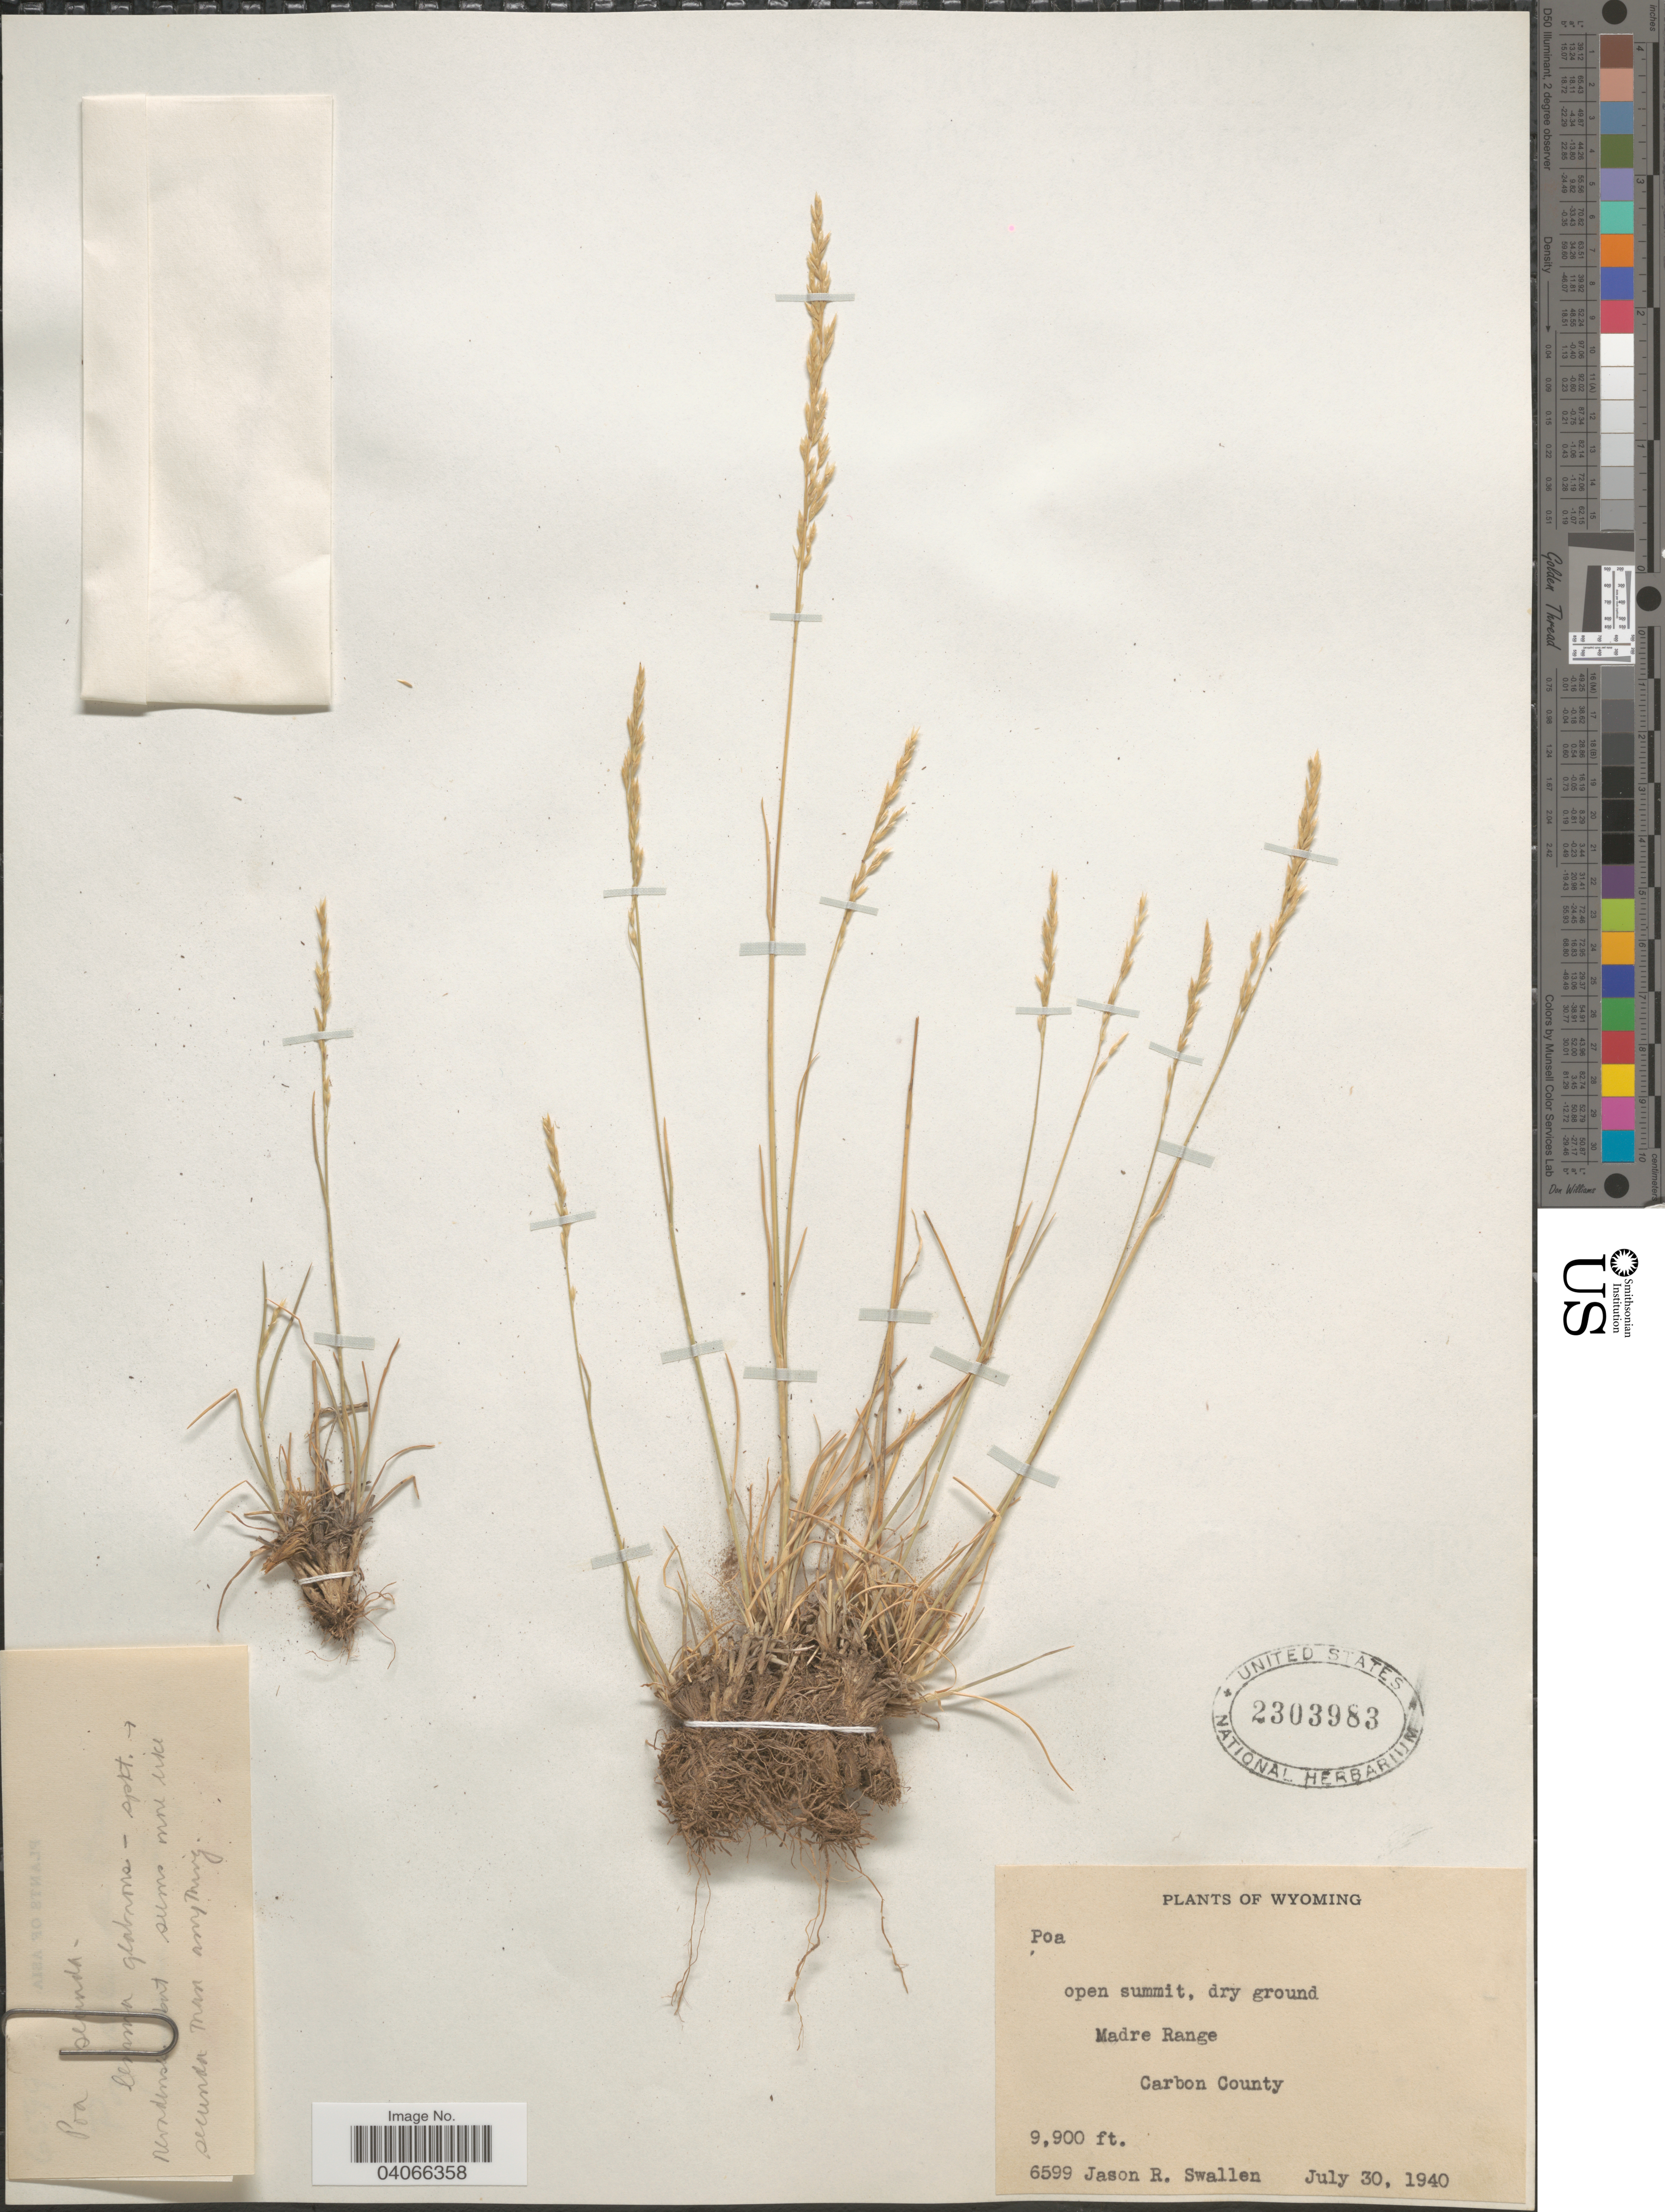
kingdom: Plantae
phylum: Tracheophyta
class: Liliopsida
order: Poales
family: Poaceae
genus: Poa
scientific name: Poa secunda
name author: J. Presl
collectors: J. R. Swallen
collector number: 6599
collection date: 1940-07-30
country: United States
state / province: Wyoming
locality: Open summit, dry ground. Madre Range. Carbon County.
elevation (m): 3018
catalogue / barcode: US 2303983